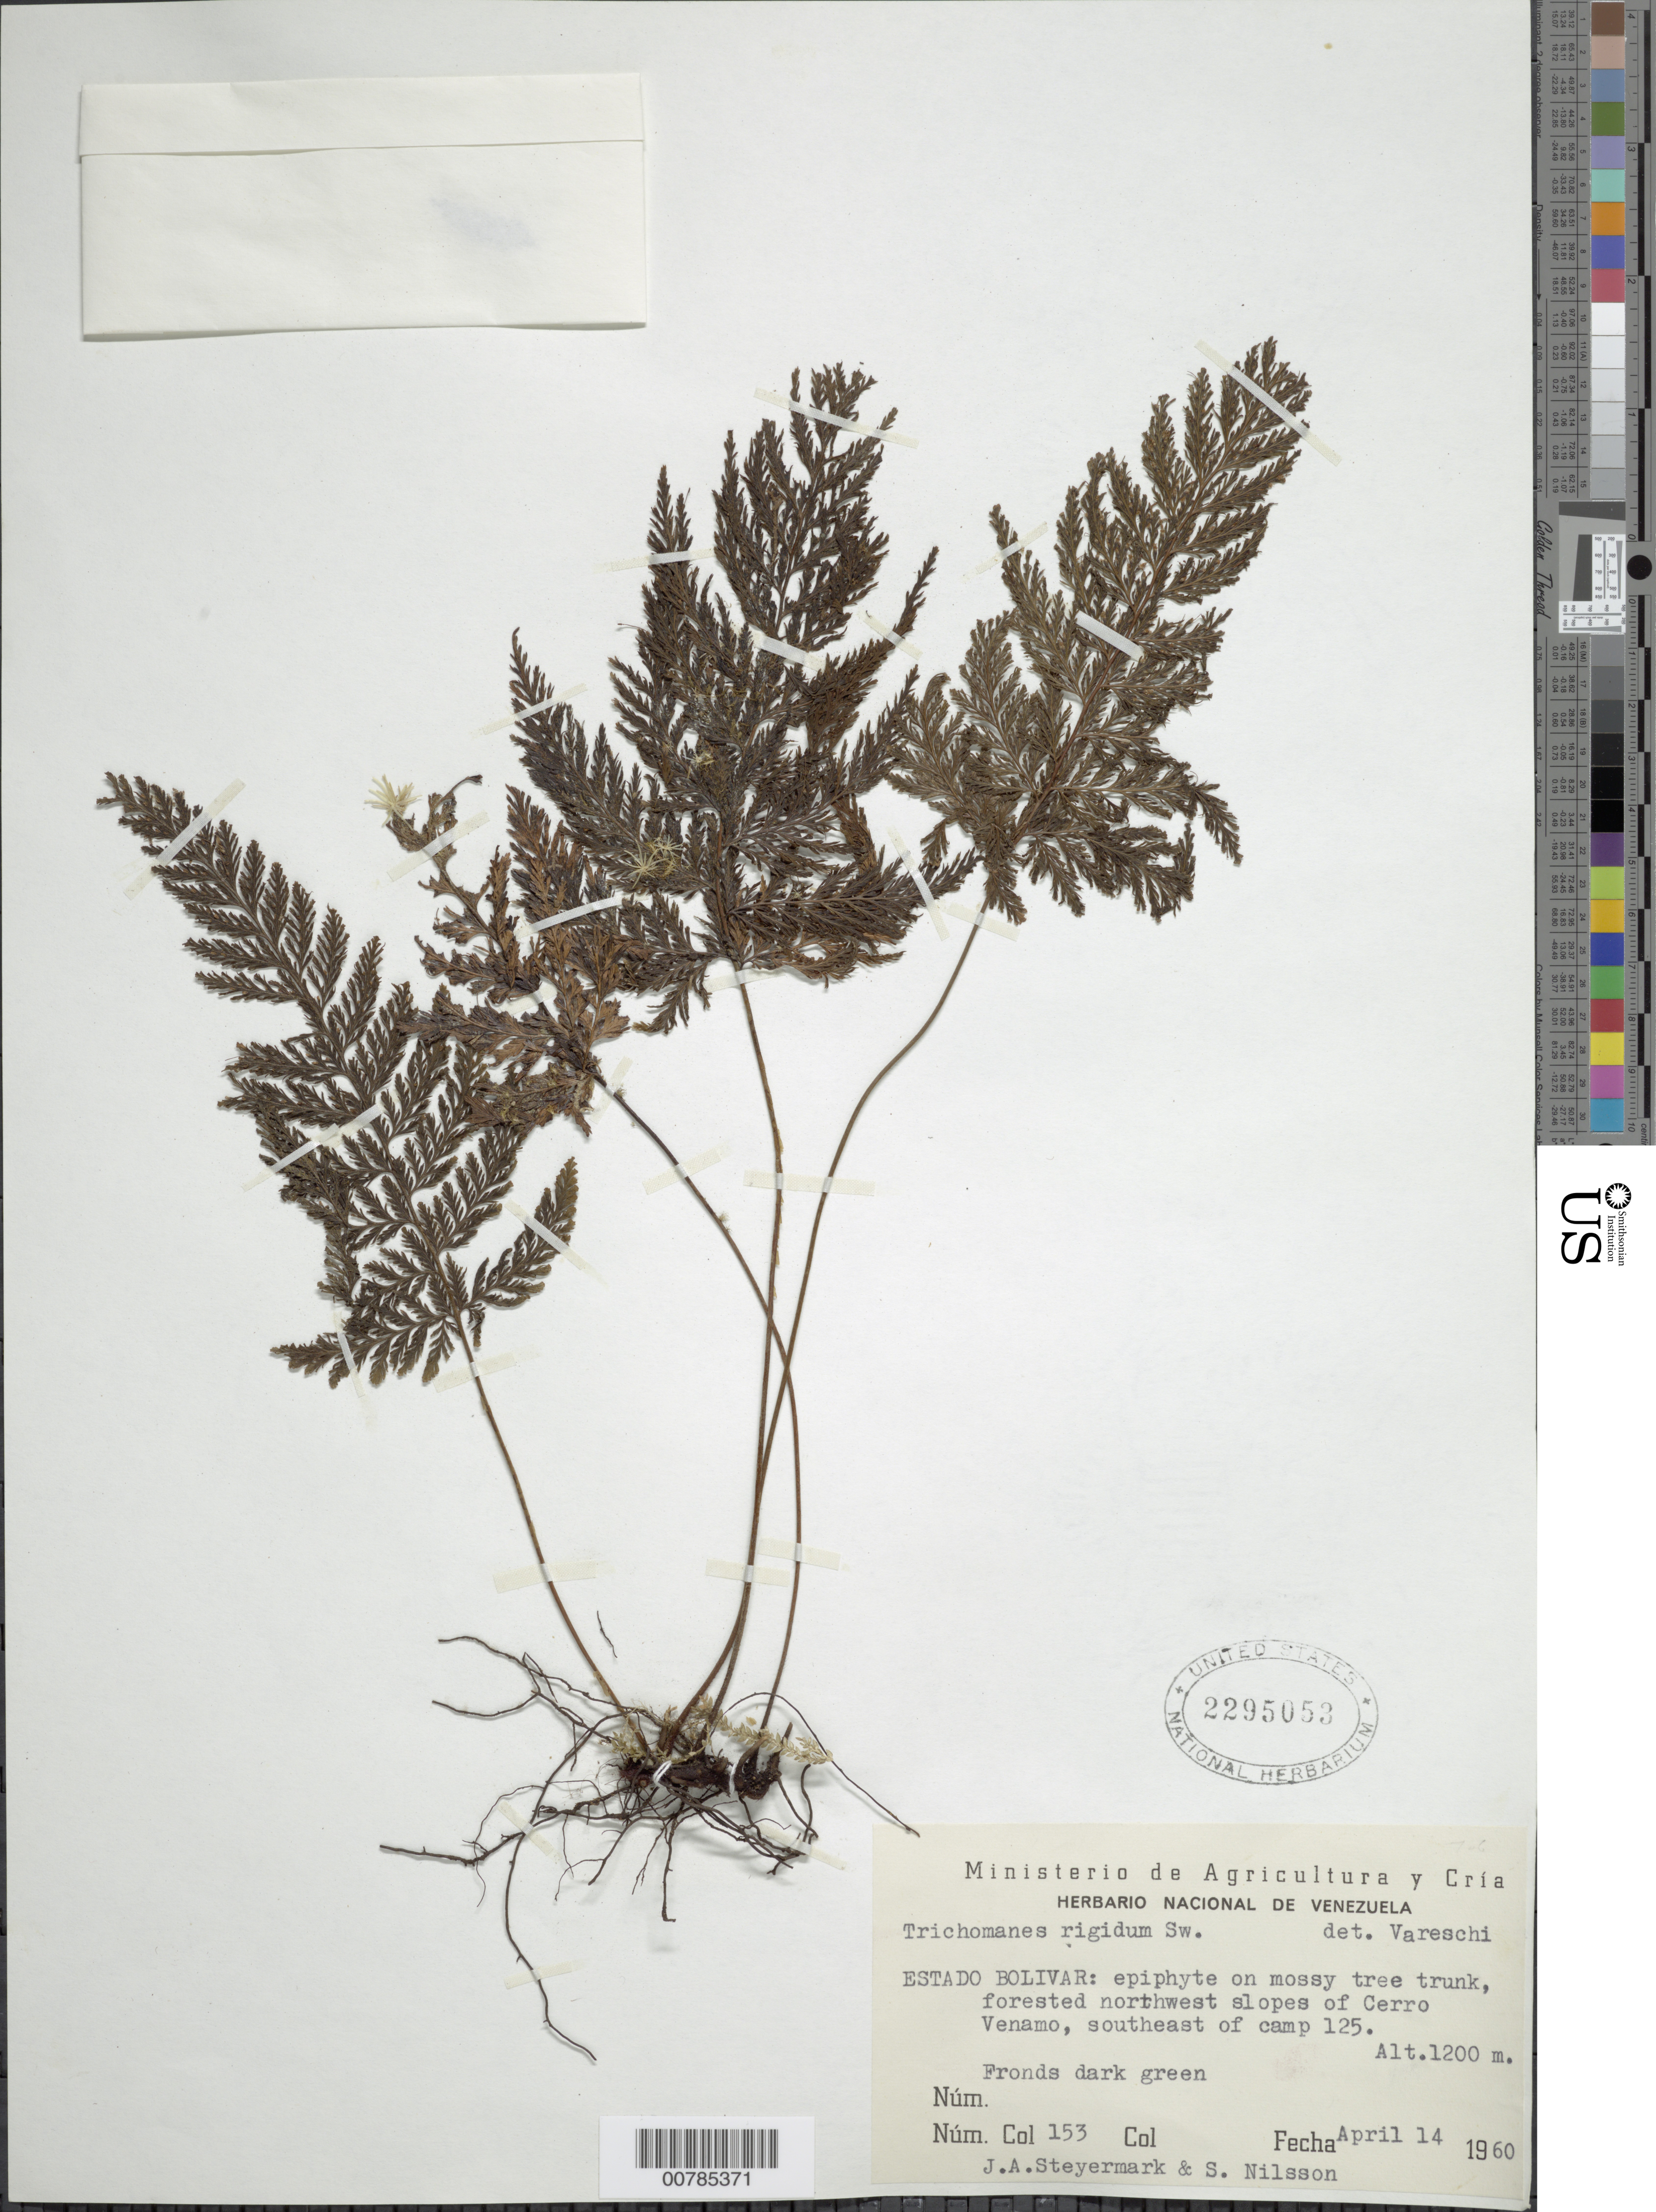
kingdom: Plantae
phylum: Tracheophyta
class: Polypodiopsida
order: Hymenophyllales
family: Hymenophyllaceae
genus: Abrodictyum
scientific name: Abrodictyum rigidum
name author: (Sw.) Ebihara & Dubuisson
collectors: J. Steyermark & S. Nilsson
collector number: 60 153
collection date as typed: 14-Apr-60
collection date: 1960-04-14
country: Venezuela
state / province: Bolívar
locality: Cerro Venamo, NW slopes, SE of campamento 125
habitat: Forested NW slopes, on mossy tree trunk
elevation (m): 1200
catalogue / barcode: US 2295053